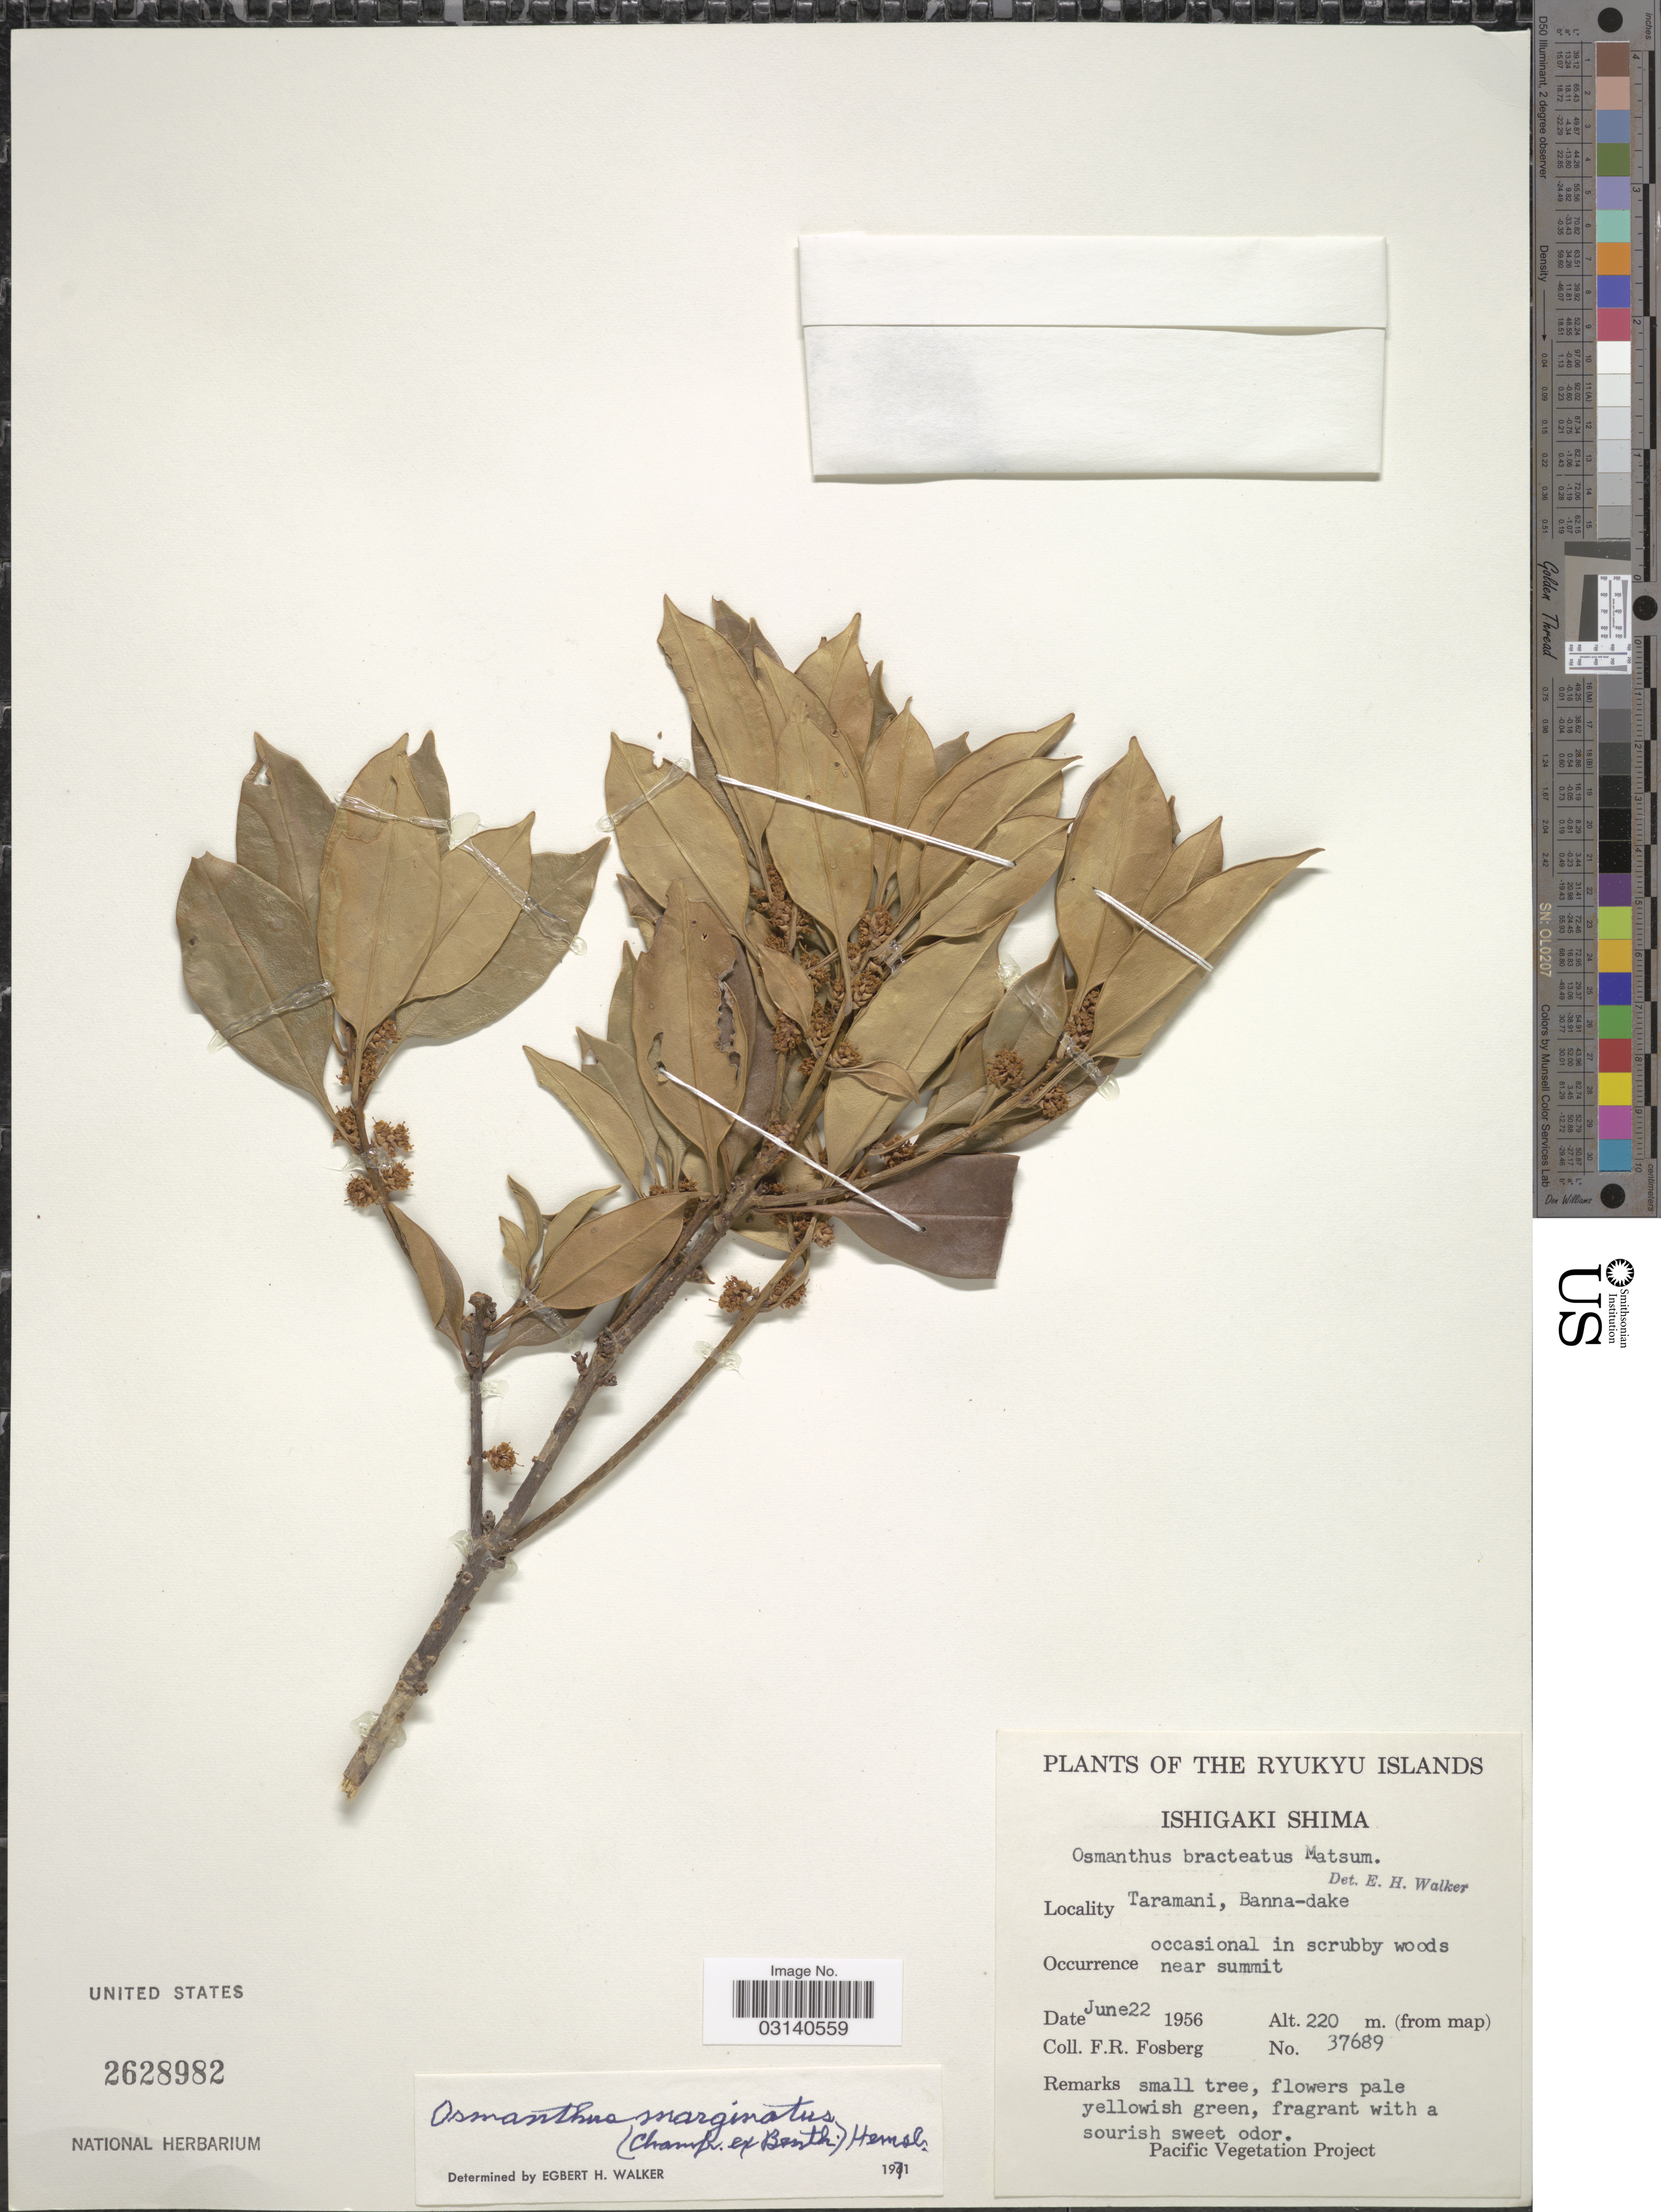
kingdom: Plantae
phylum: Tracheophyta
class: Magnoliopsida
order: Lamiales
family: Oleaceae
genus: Osmanthus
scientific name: Osmanthus marginatus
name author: (Champ. ex Benth.) Hemsl.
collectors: F. R. Fosberg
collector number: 37689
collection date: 1956-06-22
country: Japan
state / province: Okinawa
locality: The Ryukyu Islands, Ishigaki Shima, Taramani, Banna-dake.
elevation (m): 220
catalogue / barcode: US 2628982